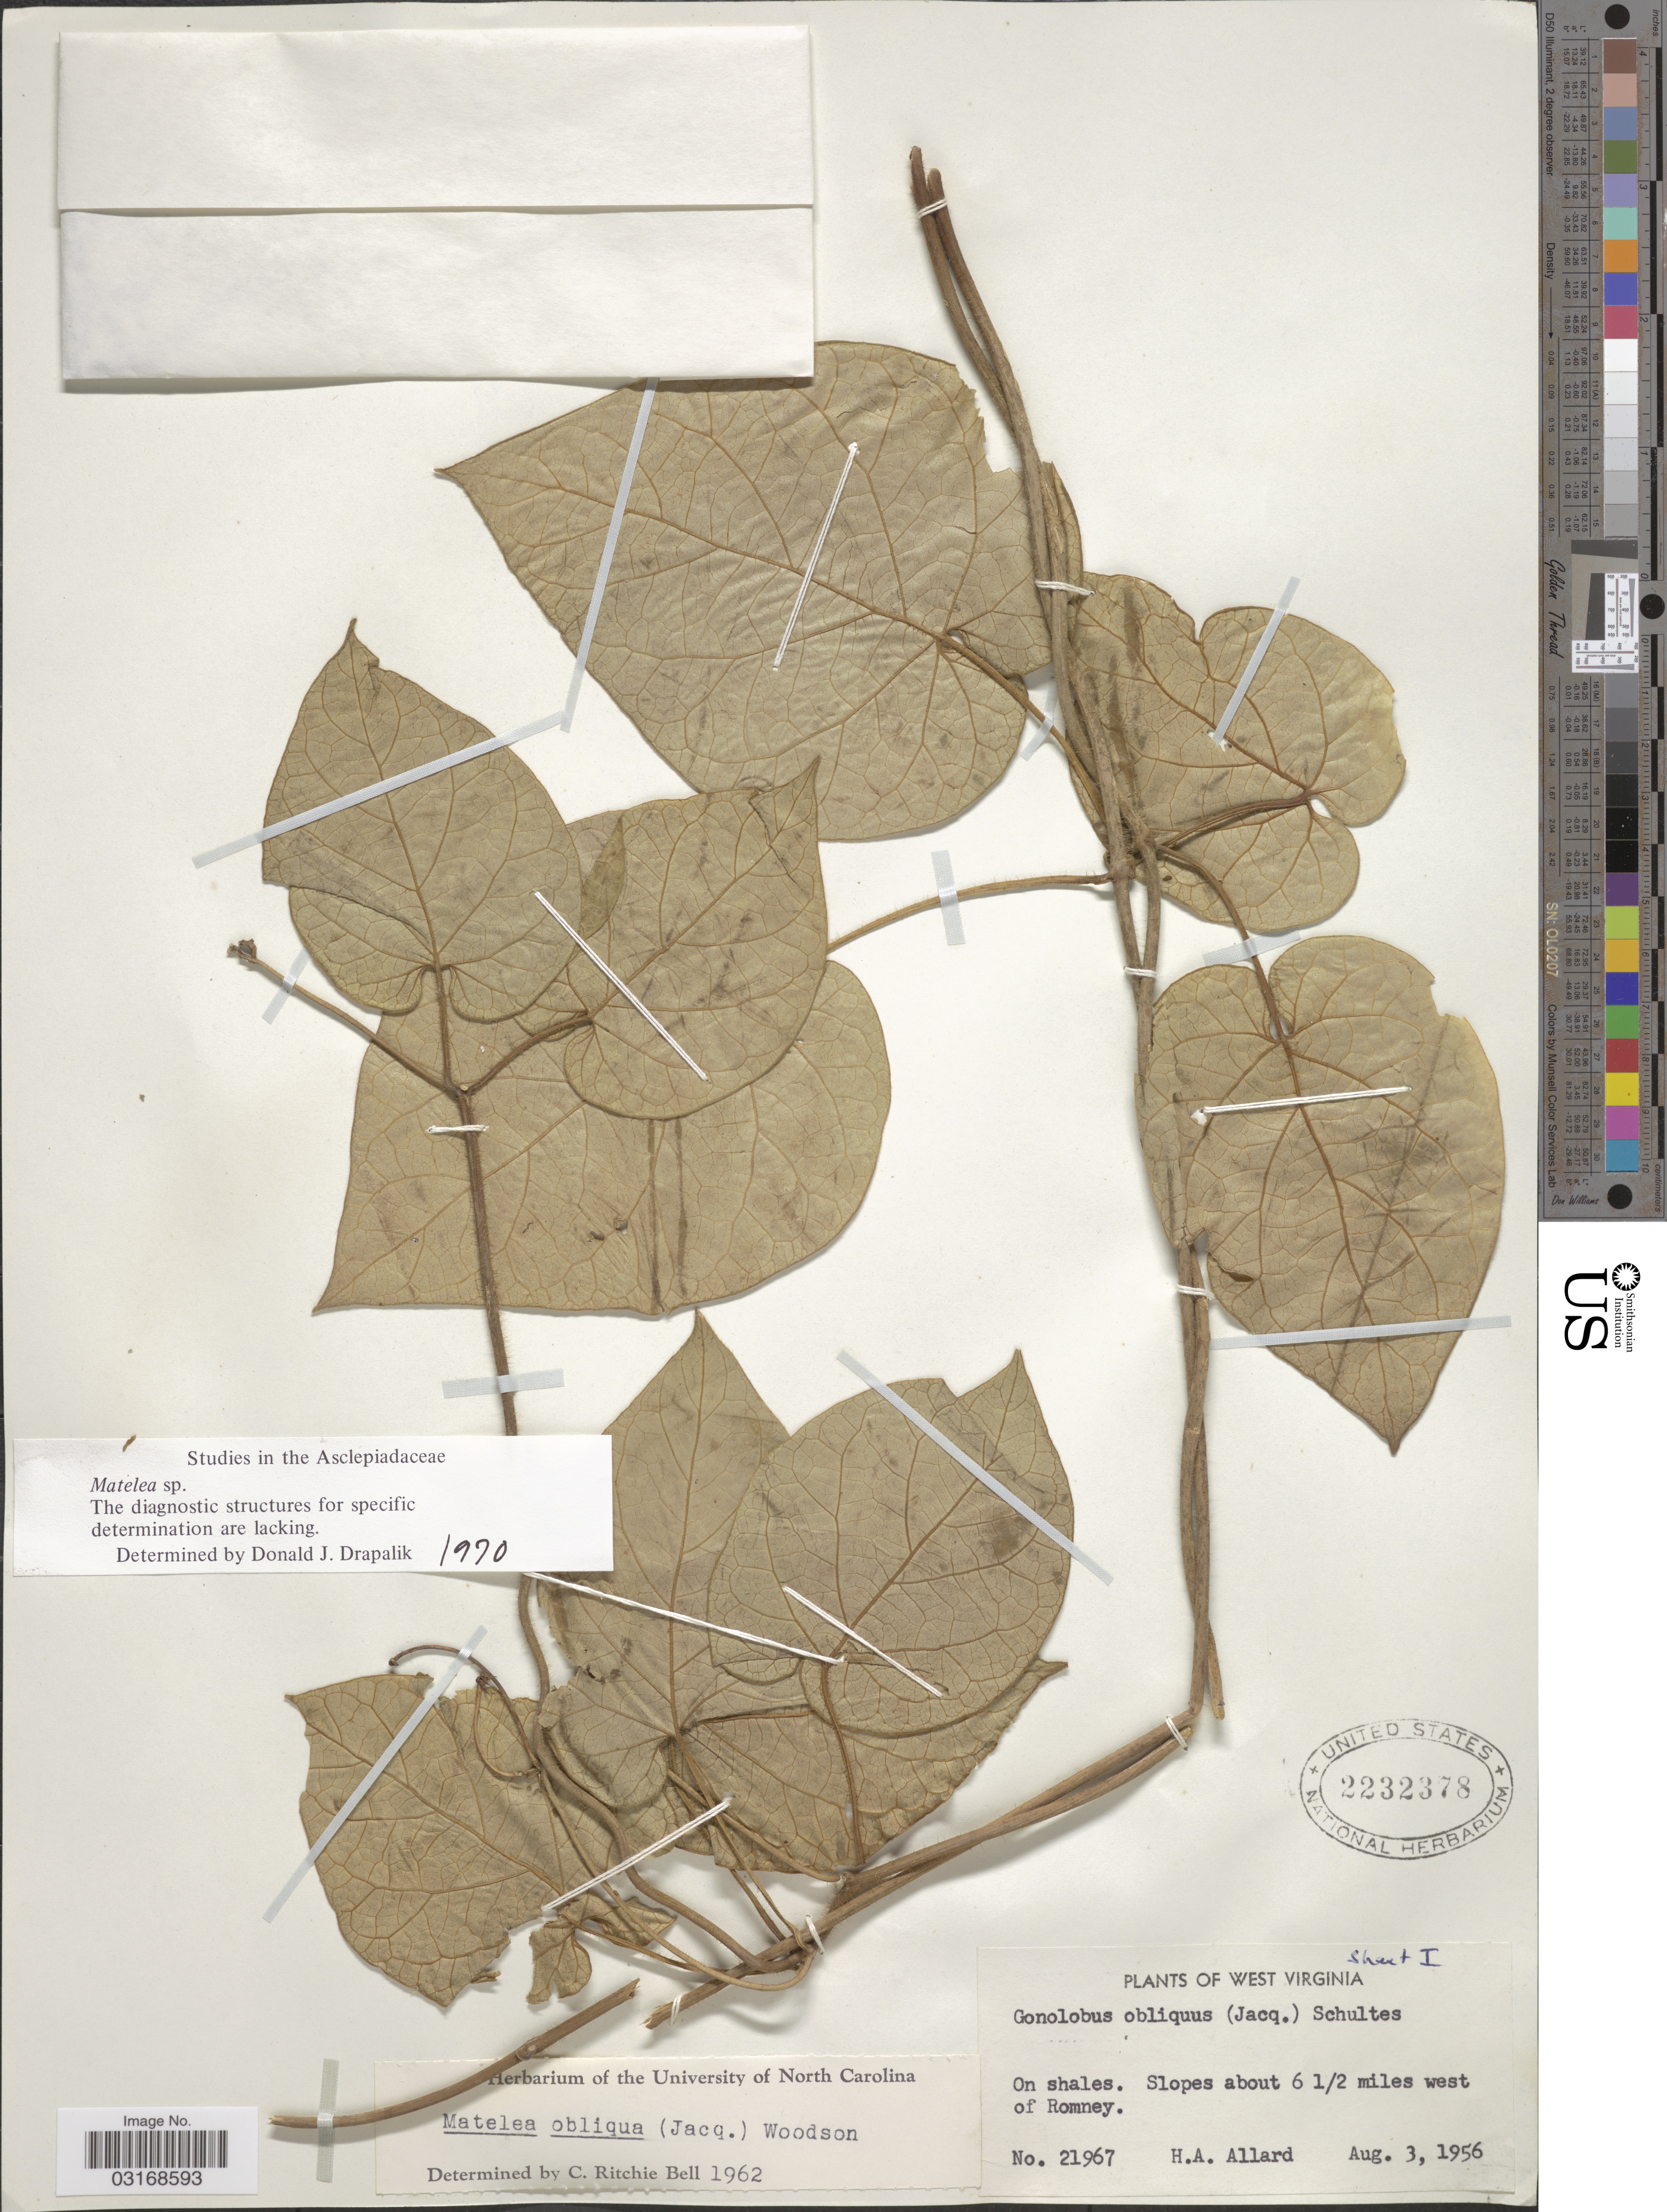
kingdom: Plantae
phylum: Tracheophyta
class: Magnoliopsida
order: Gentianales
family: Apocynaceae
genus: Matelea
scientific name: Matelea sp.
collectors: H. A. Allard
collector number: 21967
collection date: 1956-08-03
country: United States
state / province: West Virginia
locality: Slopes about 6 1/2 miles west of Romney.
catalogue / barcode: US 2232378